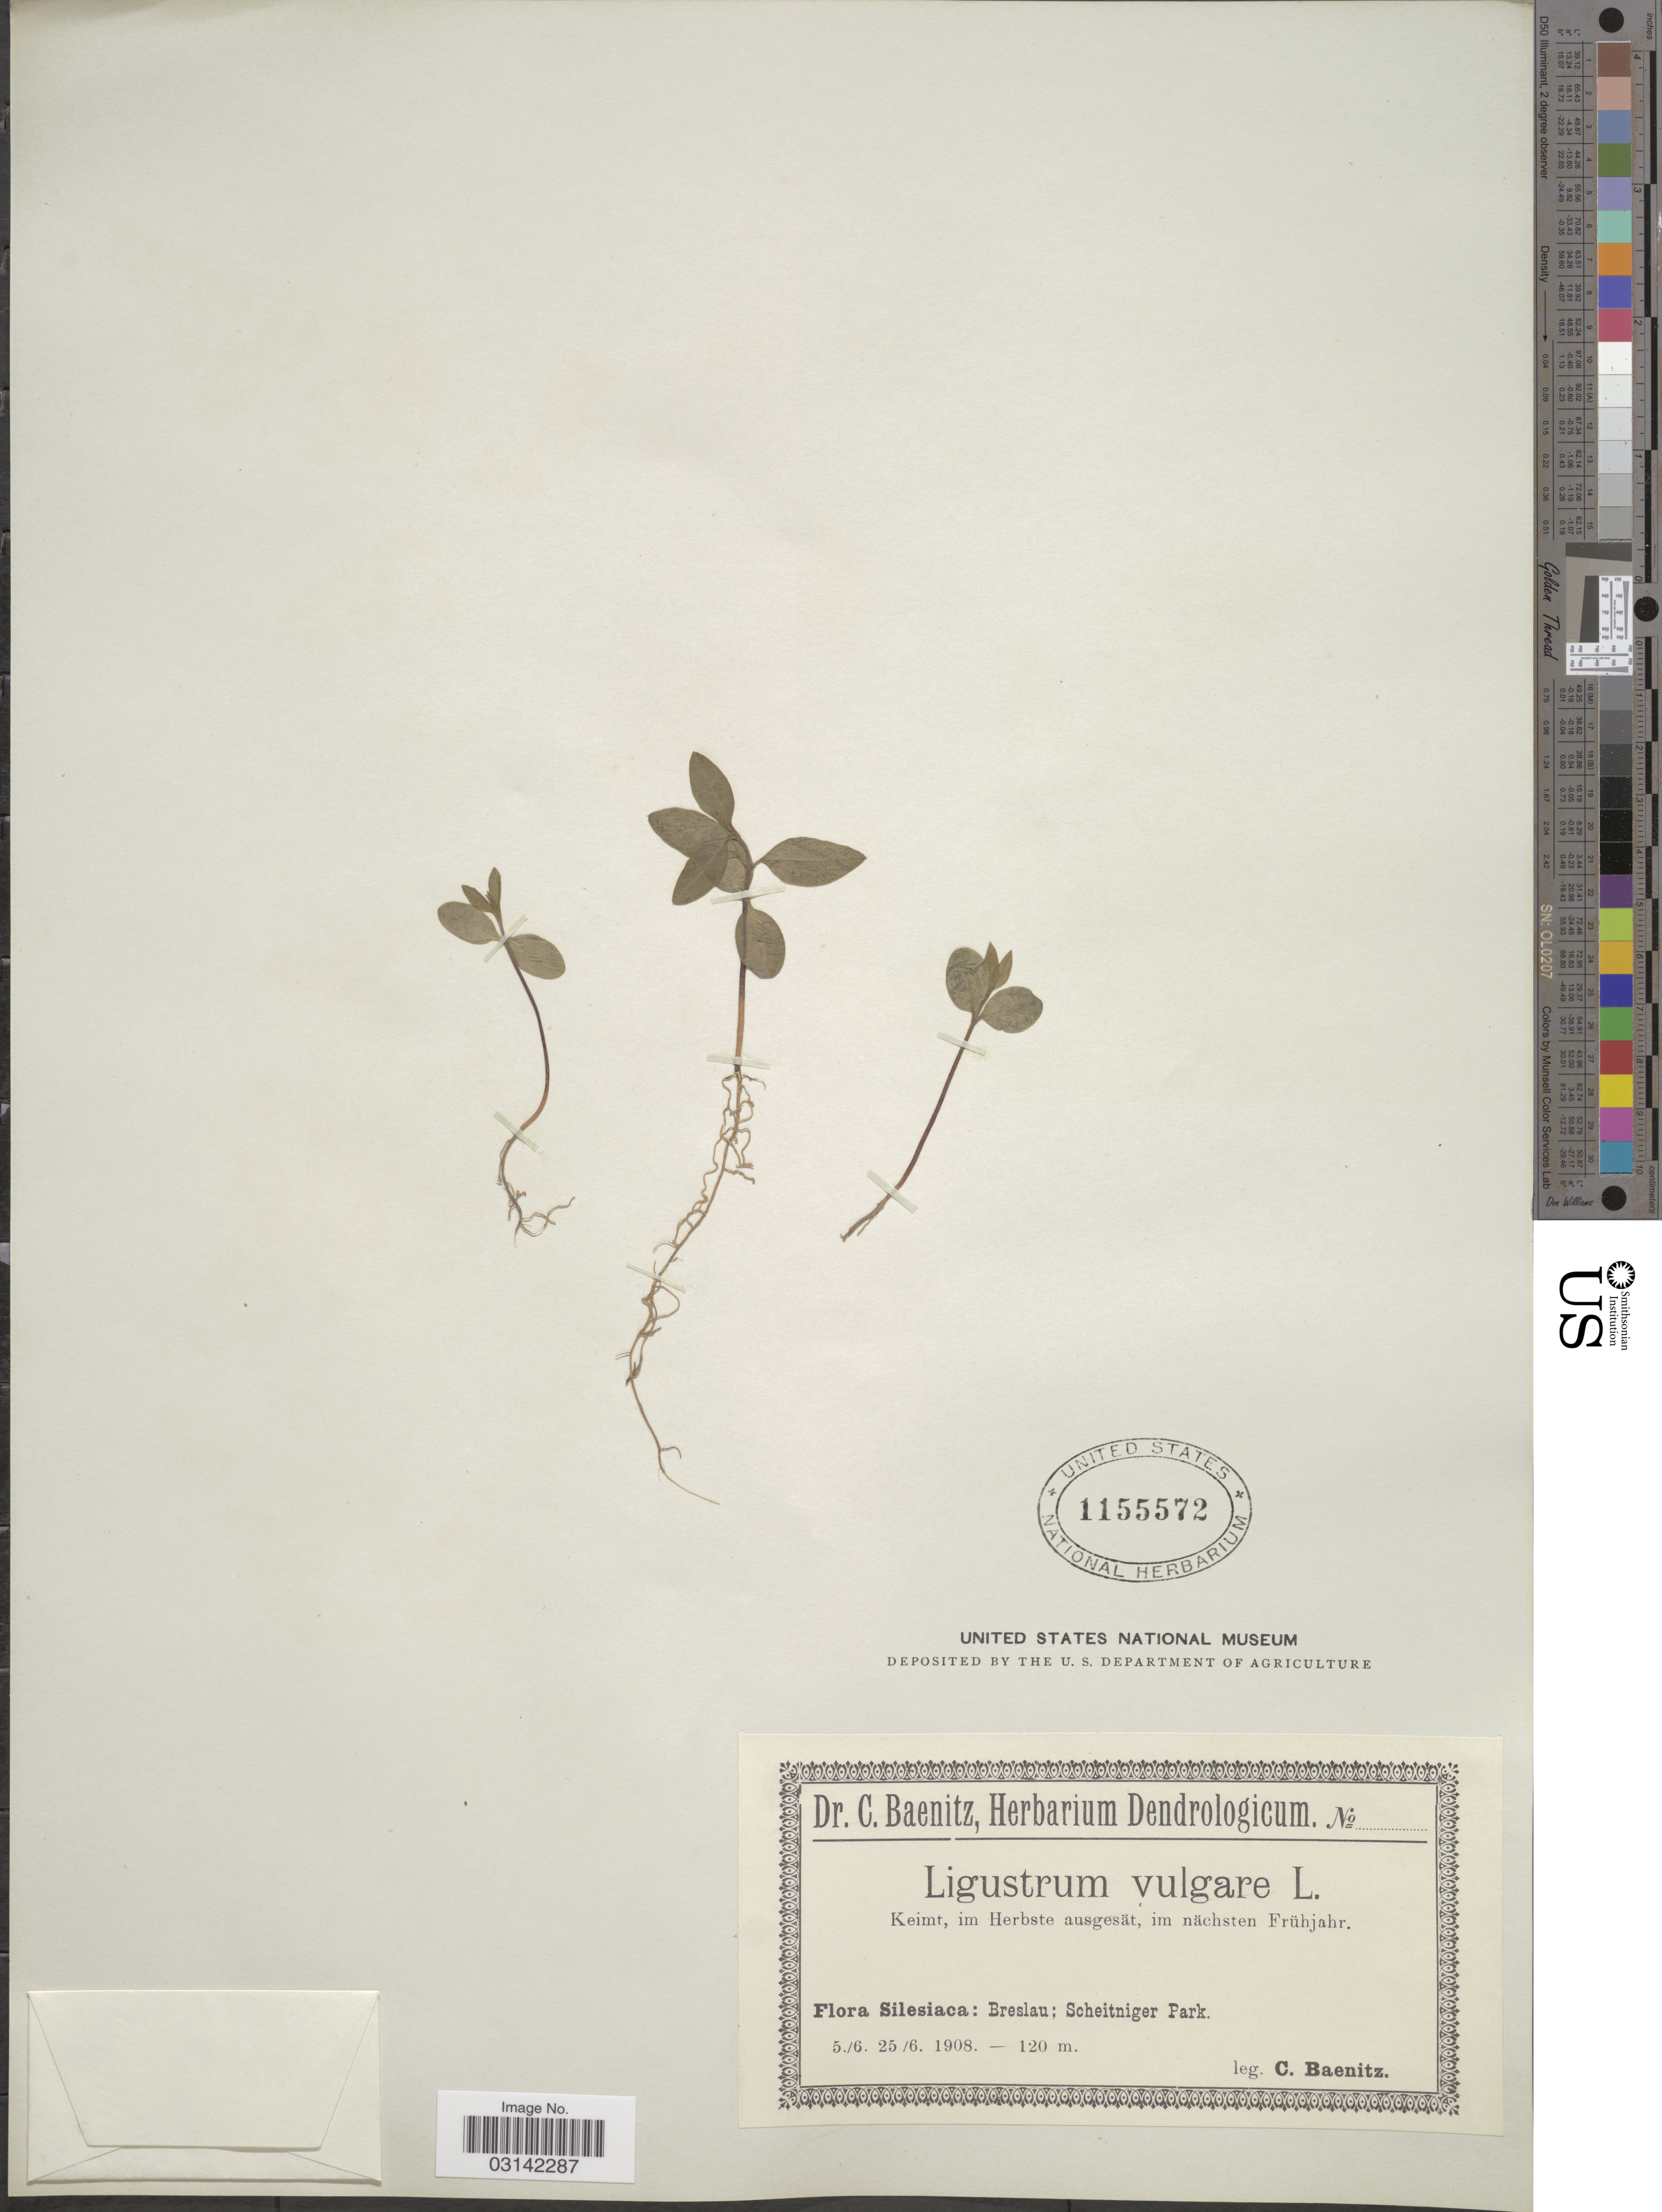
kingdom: Plantae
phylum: Tracheophyta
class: Magnoliopsida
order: Lamiales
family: Oleaceae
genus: Ligustrum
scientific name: Ligustrum vulgare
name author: L.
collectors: C. G. Baenitz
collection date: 1908-06-05/1908-06-25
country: Poland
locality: Silesiaca: Breslau; Scheitniger Park.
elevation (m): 120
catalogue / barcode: US 1155572